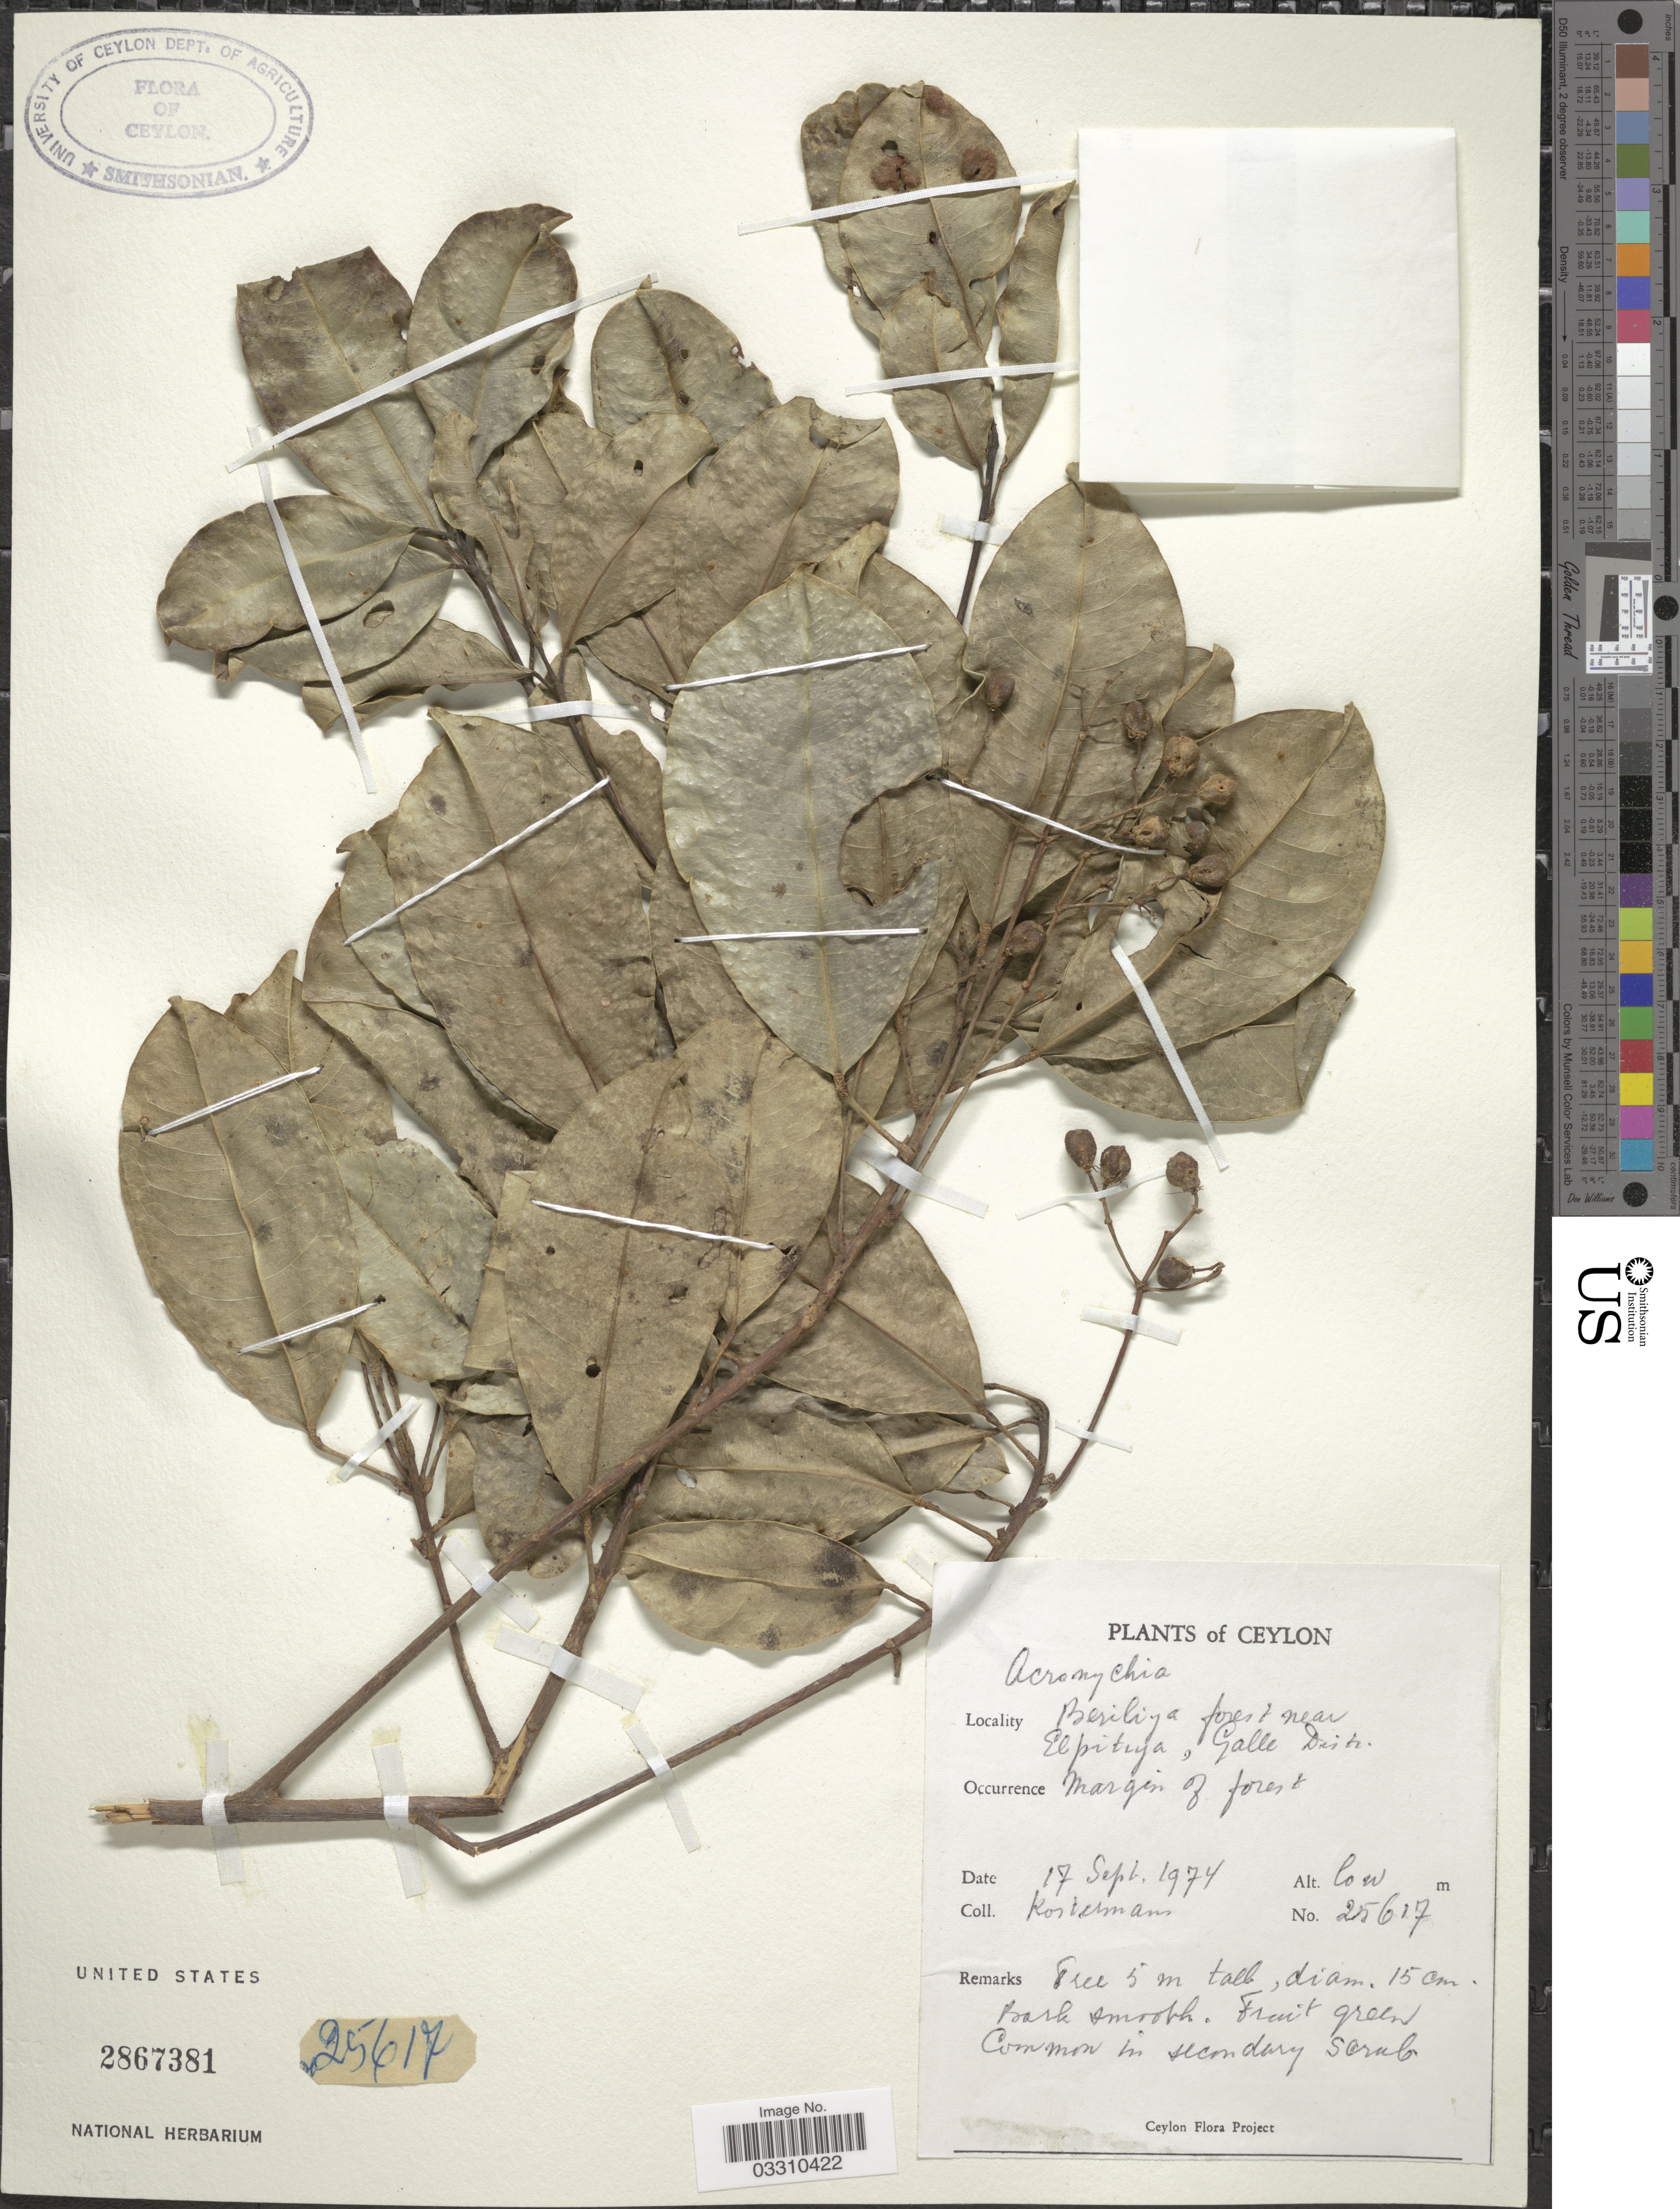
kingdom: Plantae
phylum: Tracheophyta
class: Magnoliopsida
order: Sapindales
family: Rutaceae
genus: Acronychia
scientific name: Acronychia pedunculata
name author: (L.) Miq.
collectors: Kostermans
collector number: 25617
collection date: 1974-09-17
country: Sri Lanka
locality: Ceylon, Beriliya forest near Elpitiya & Galle Distr.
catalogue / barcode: US 2867381